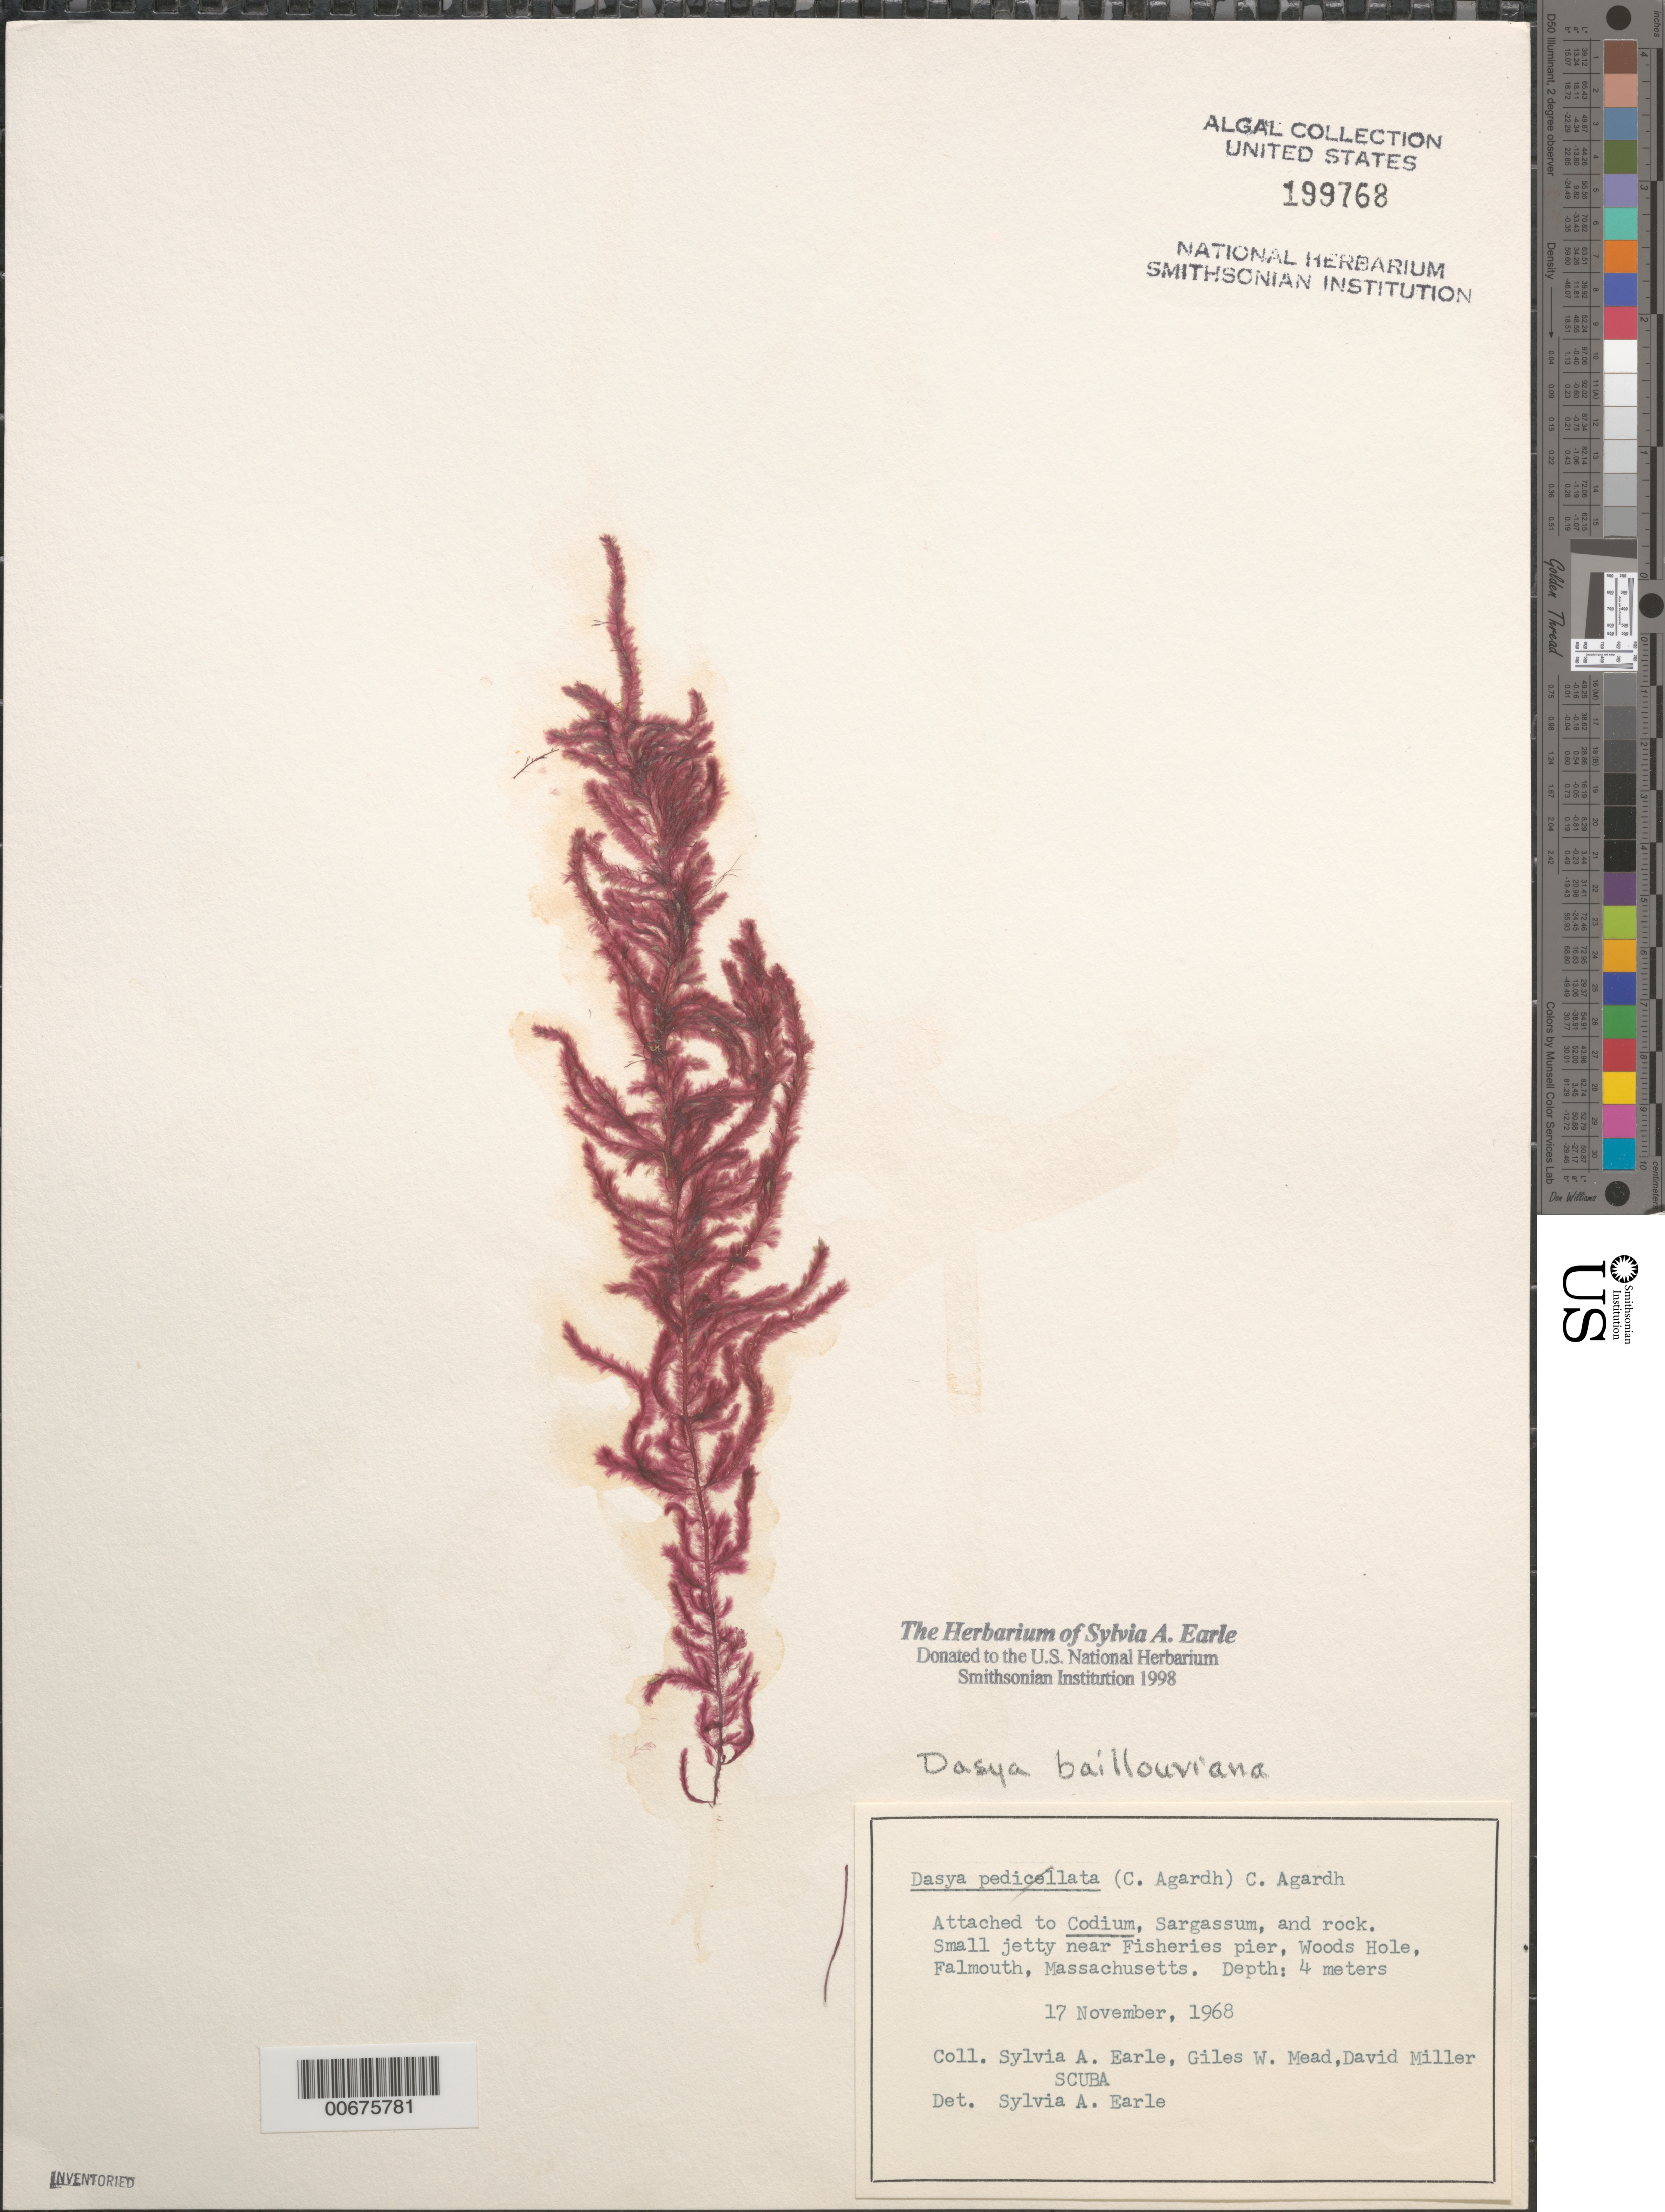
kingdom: Plantae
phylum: Rhodophyta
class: Florideophyceae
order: Ceramiales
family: Dasyaceae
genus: Dasya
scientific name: Dasya pedicellata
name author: (C. Agardh) C. Agardh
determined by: Algae name updating Project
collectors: S. A. Earle, G. W. Mead & D. Miller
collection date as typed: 17 Nov 1968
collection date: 1968-11-17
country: United States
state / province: Massachusetts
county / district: Barnstable County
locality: Woods Hole, jetty near Fisheries pier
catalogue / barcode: US 199768